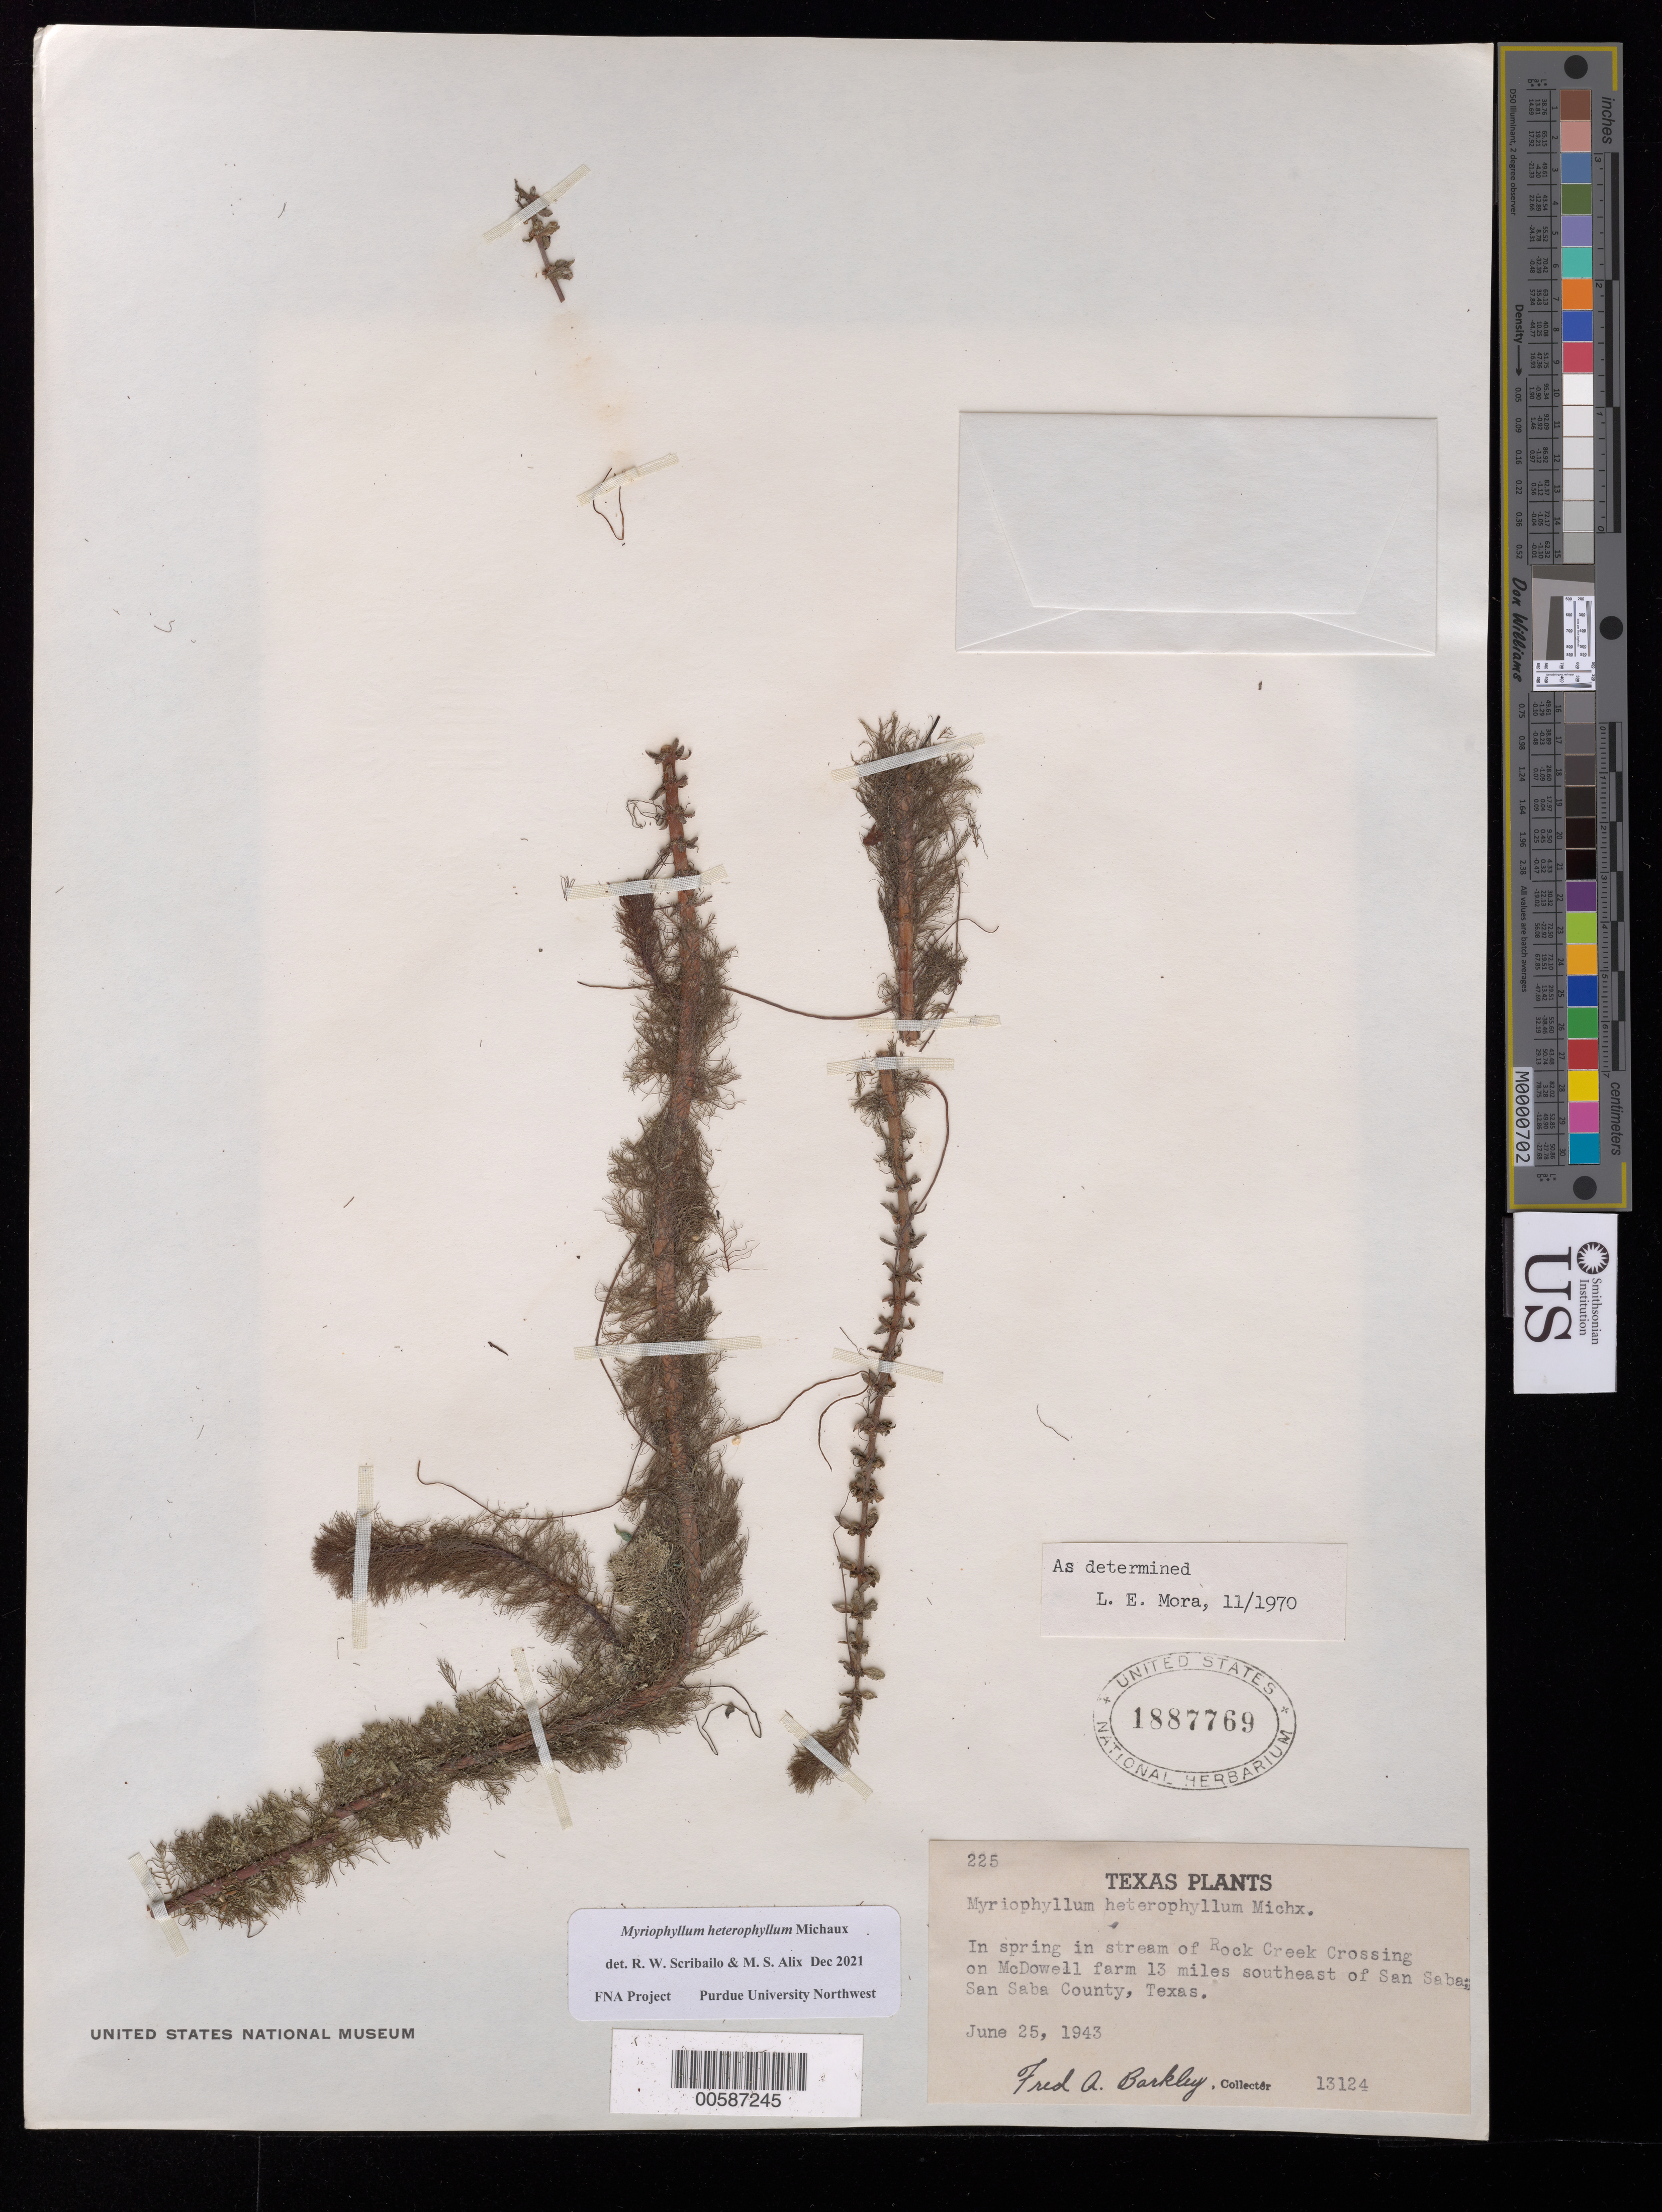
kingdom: Plantae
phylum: Tracheophyta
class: Magnoliopsida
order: Saxifragales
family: Haloragaceae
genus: Myriophyllum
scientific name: Myriophyllum heterophyllum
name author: Michx.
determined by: Scribailo, R. W.; Alix, M. S.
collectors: F. A. Barkley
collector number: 13124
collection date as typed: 25 Jun 1943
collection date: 1943-06-25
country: United States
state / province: Texas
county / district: San Saba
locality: Rock Creek Crossing on McDpwell farm, SE of San Saba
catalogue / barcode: US 188769